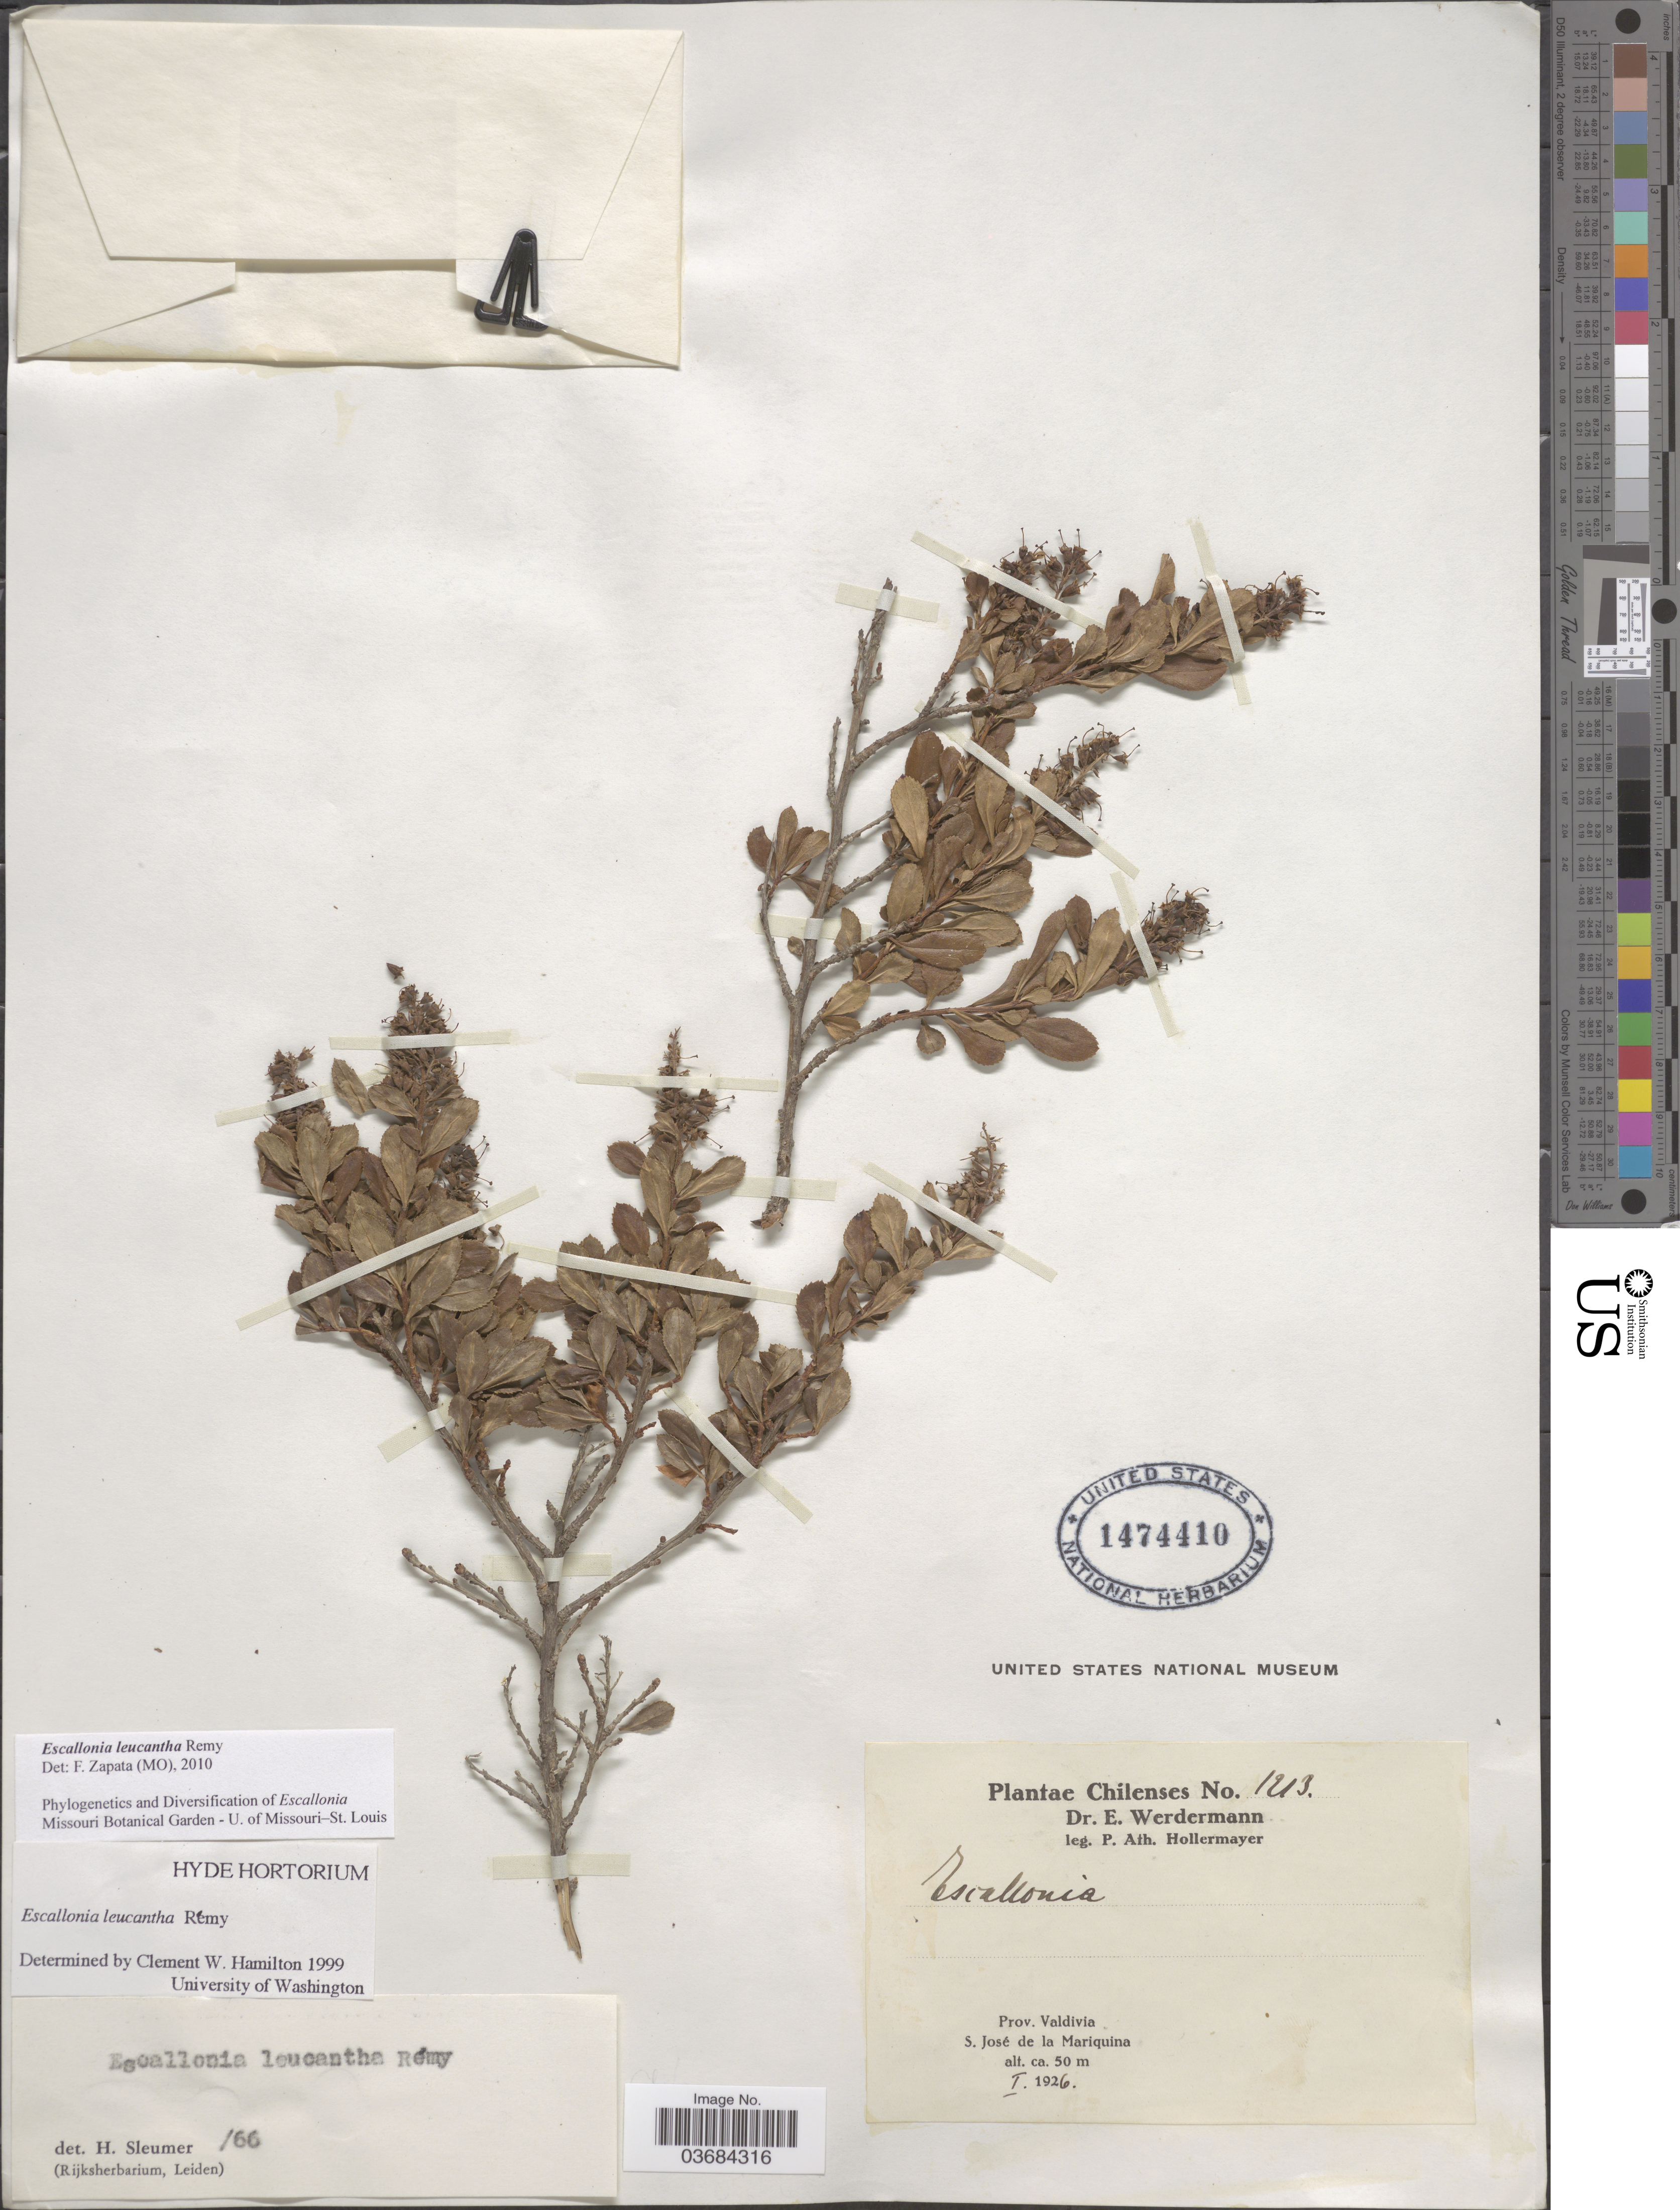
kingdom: Plantae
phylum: Tracheophyta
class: Magnoliopsida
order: Escalloniales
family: Escalloniaceae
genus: Escallonia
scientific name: Escallonia leucantha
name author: Remy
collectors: P. Hollermayer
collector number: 1213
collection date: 1926-01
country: Chile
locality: Prov. Valdivia. S. José de la Mariquina.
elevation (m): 50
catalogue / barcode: US 1474410